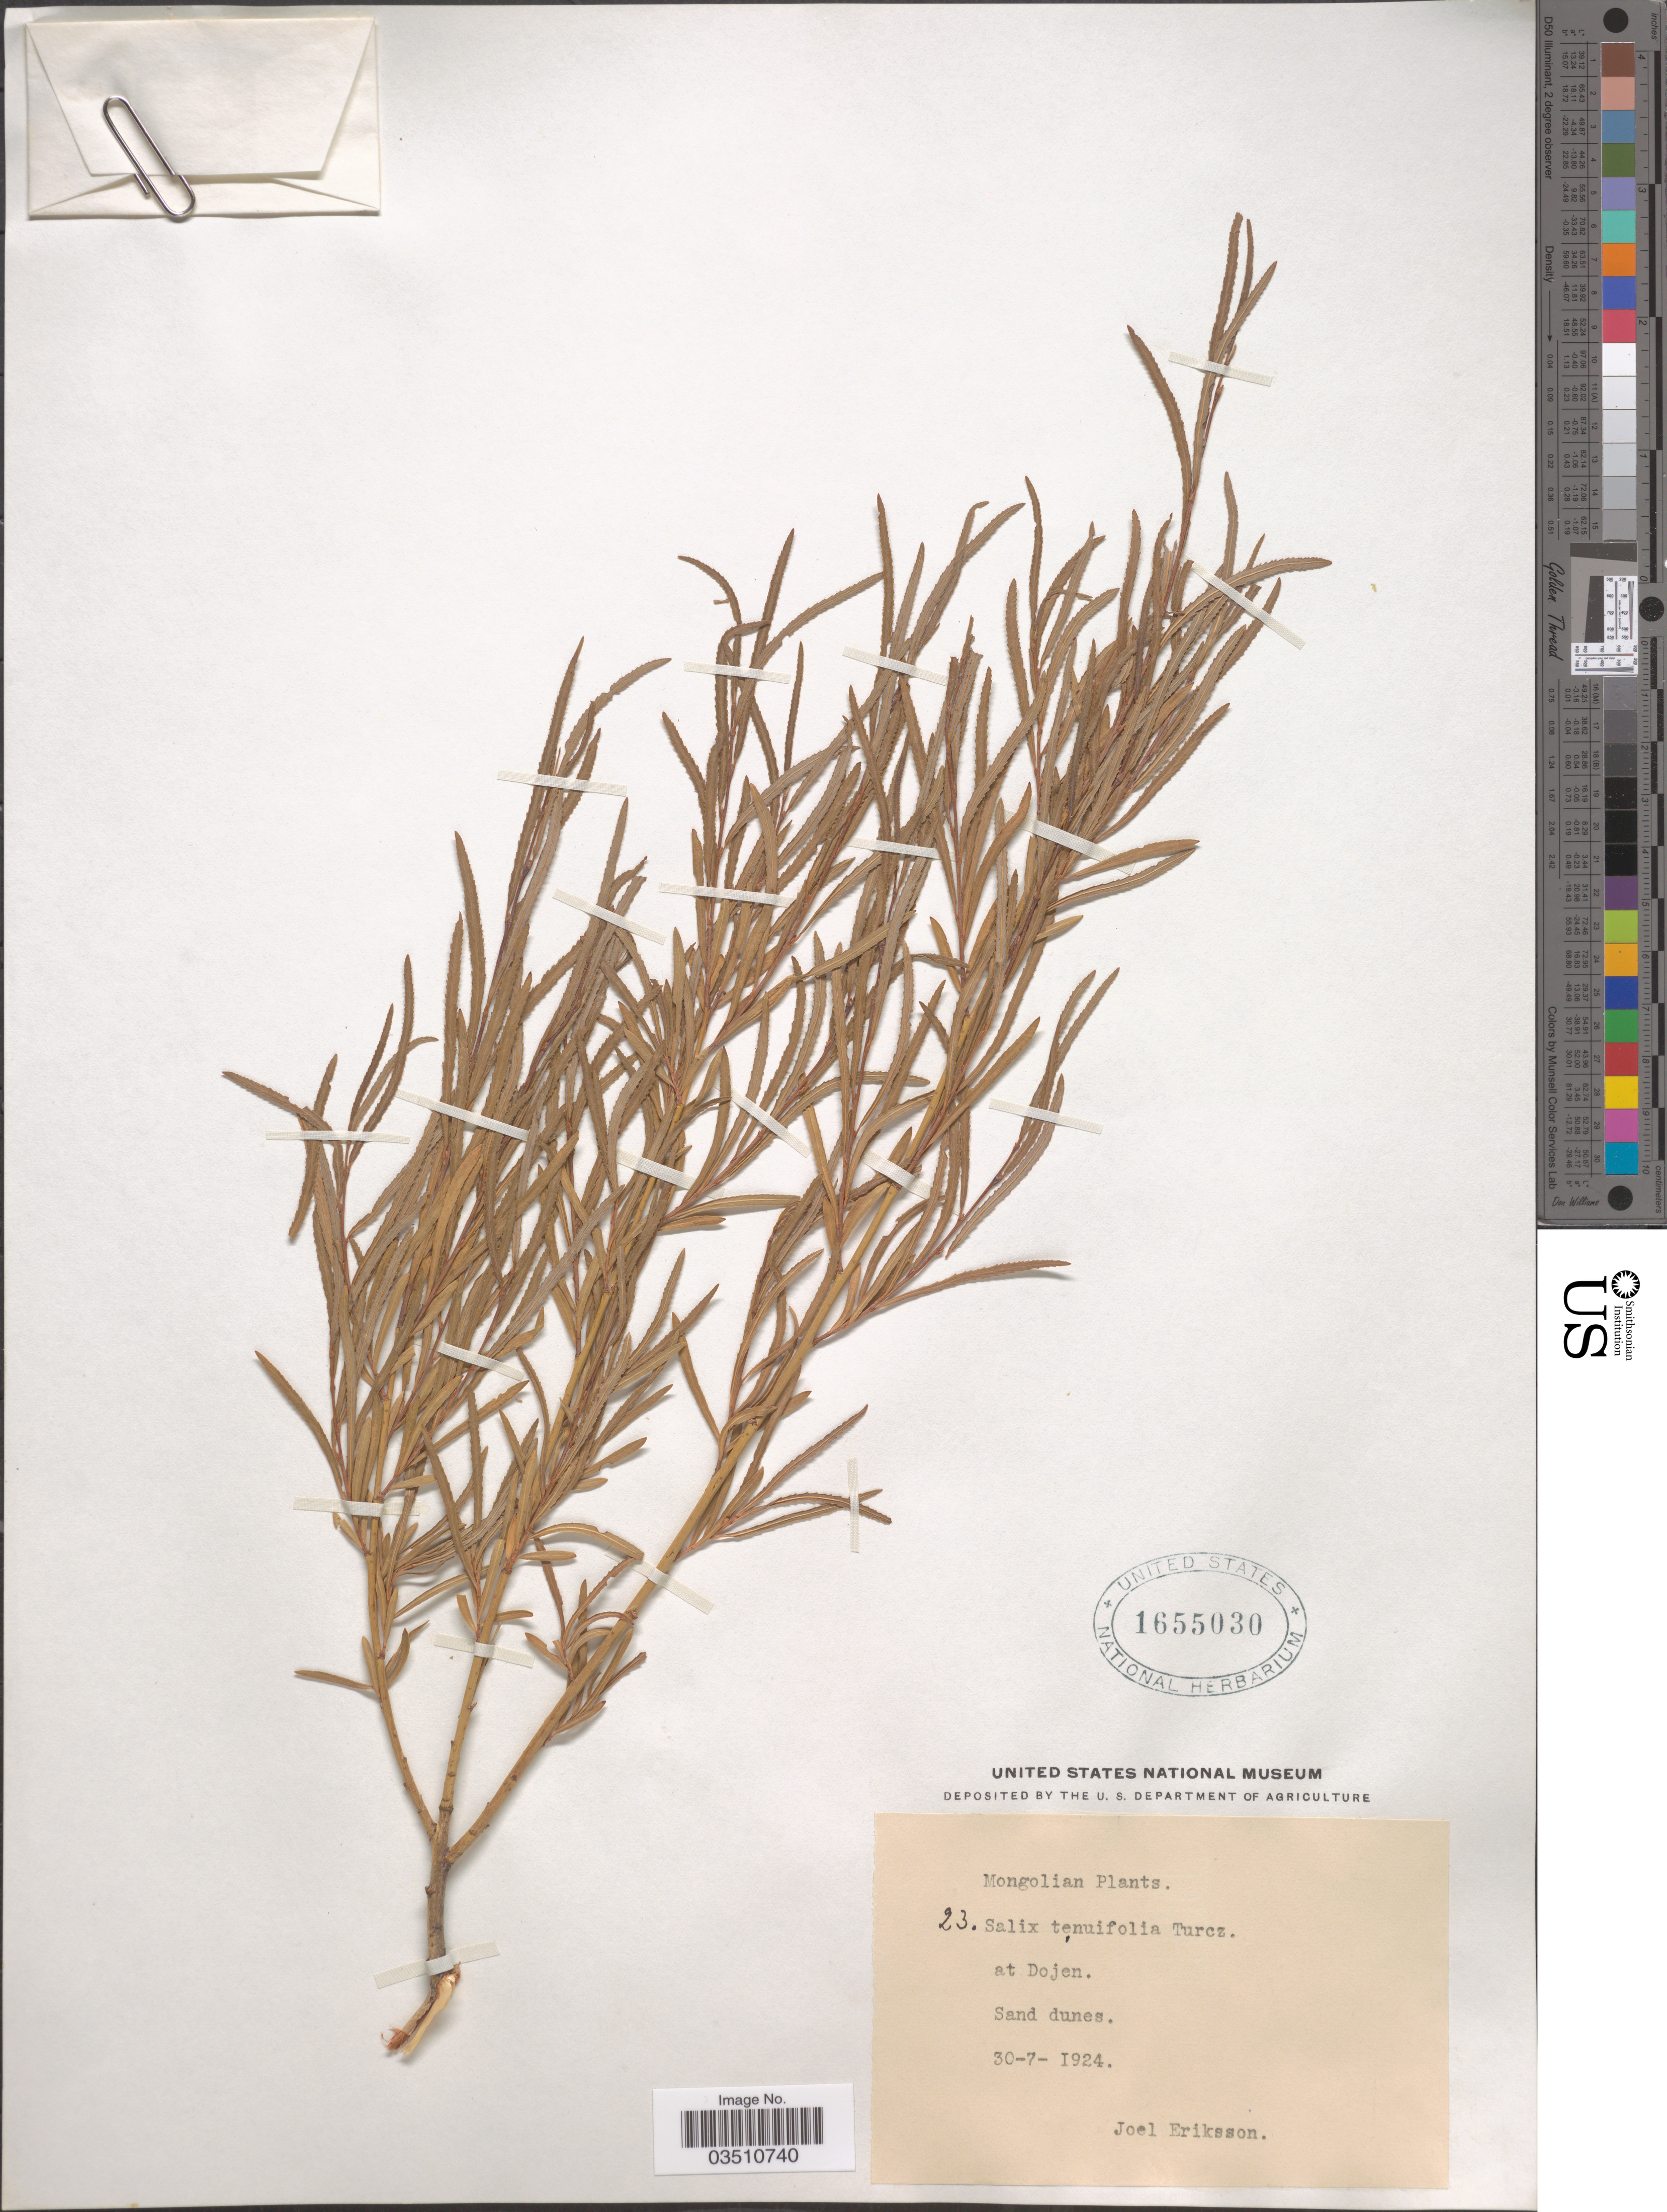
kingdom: Plantae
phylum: Tracheophyta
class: Magnoliopsida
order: Malpighiales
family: Salicaceae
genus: Salix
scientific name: Salix tenuifolia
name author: Sm.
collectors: J. Eriksson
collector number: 23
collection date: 1924-07-30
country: Mongolia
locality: Dojen.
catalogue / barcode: US 1655030